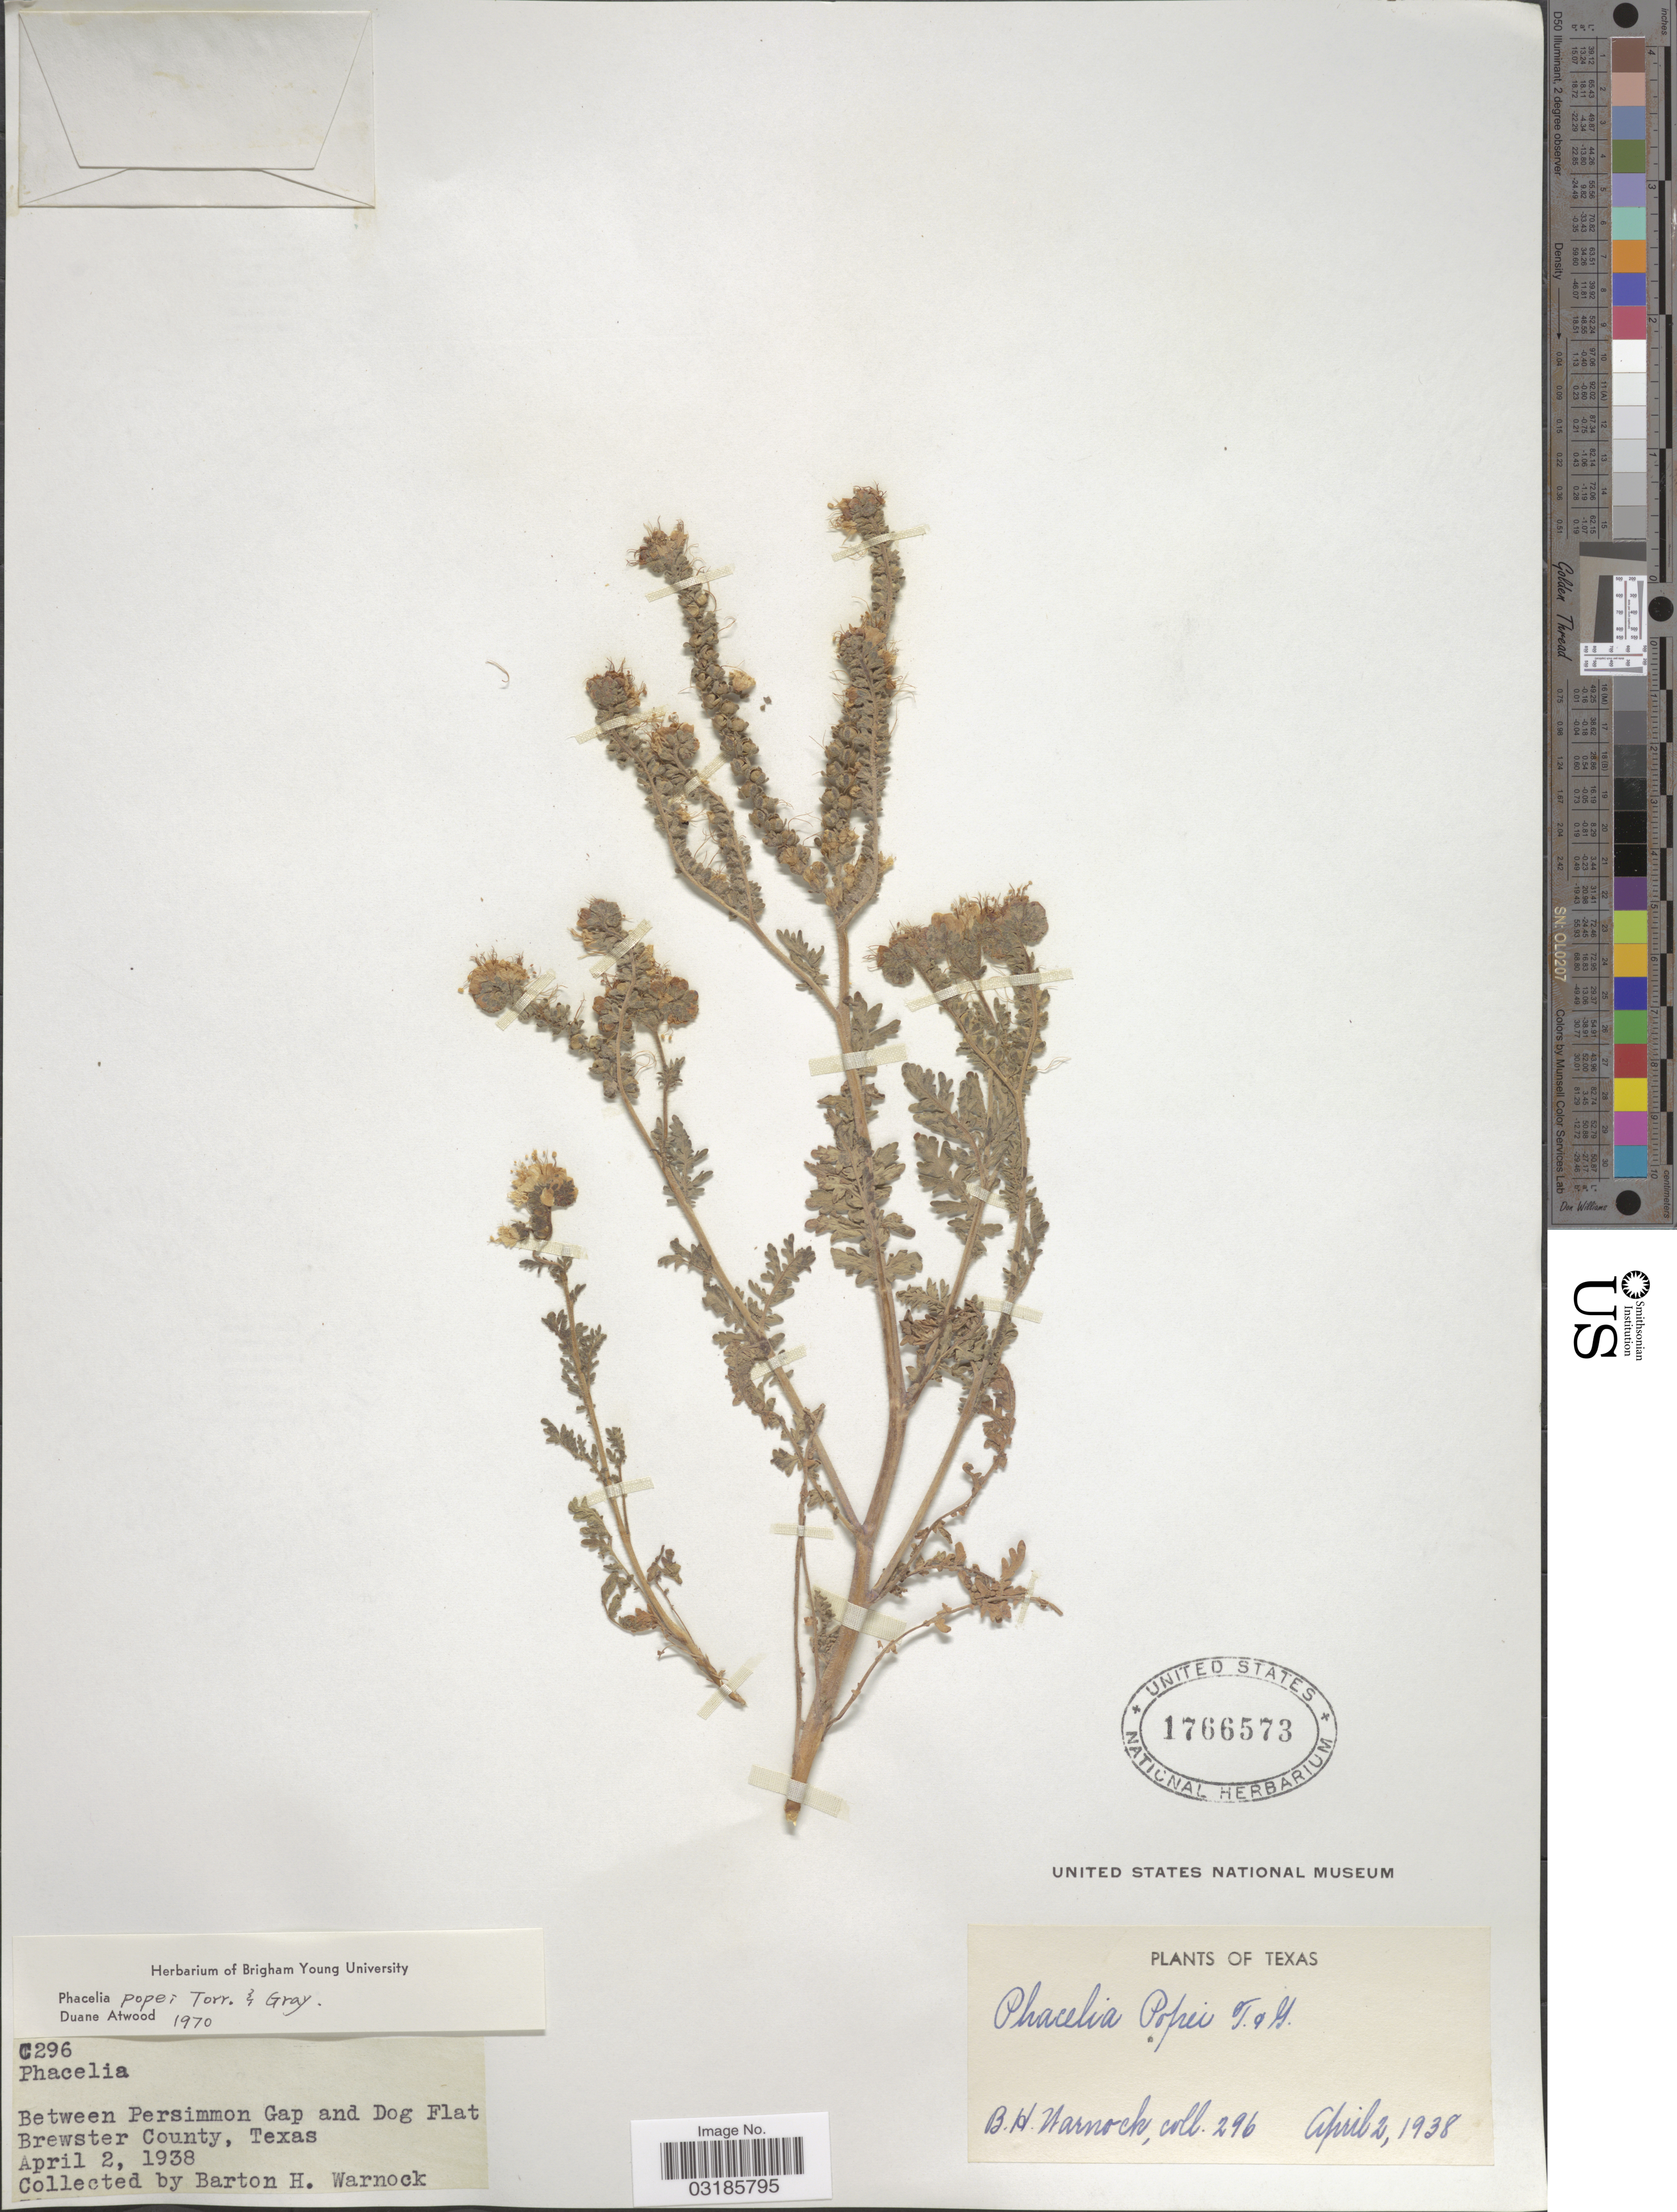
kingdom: Plantae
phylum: Tracheophyta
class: Magnoliopsida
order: Boraginales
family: Hydrophyllaceae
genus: Phacelia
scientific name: Phacelia popei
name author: Torr. & A. Gray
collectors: B. H. Warnock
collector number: C296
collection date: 1938-04-02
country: United States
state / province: Texas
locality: Between Persimmon Gap and Dog Flat. Brewster County.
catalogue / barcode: US 1766573